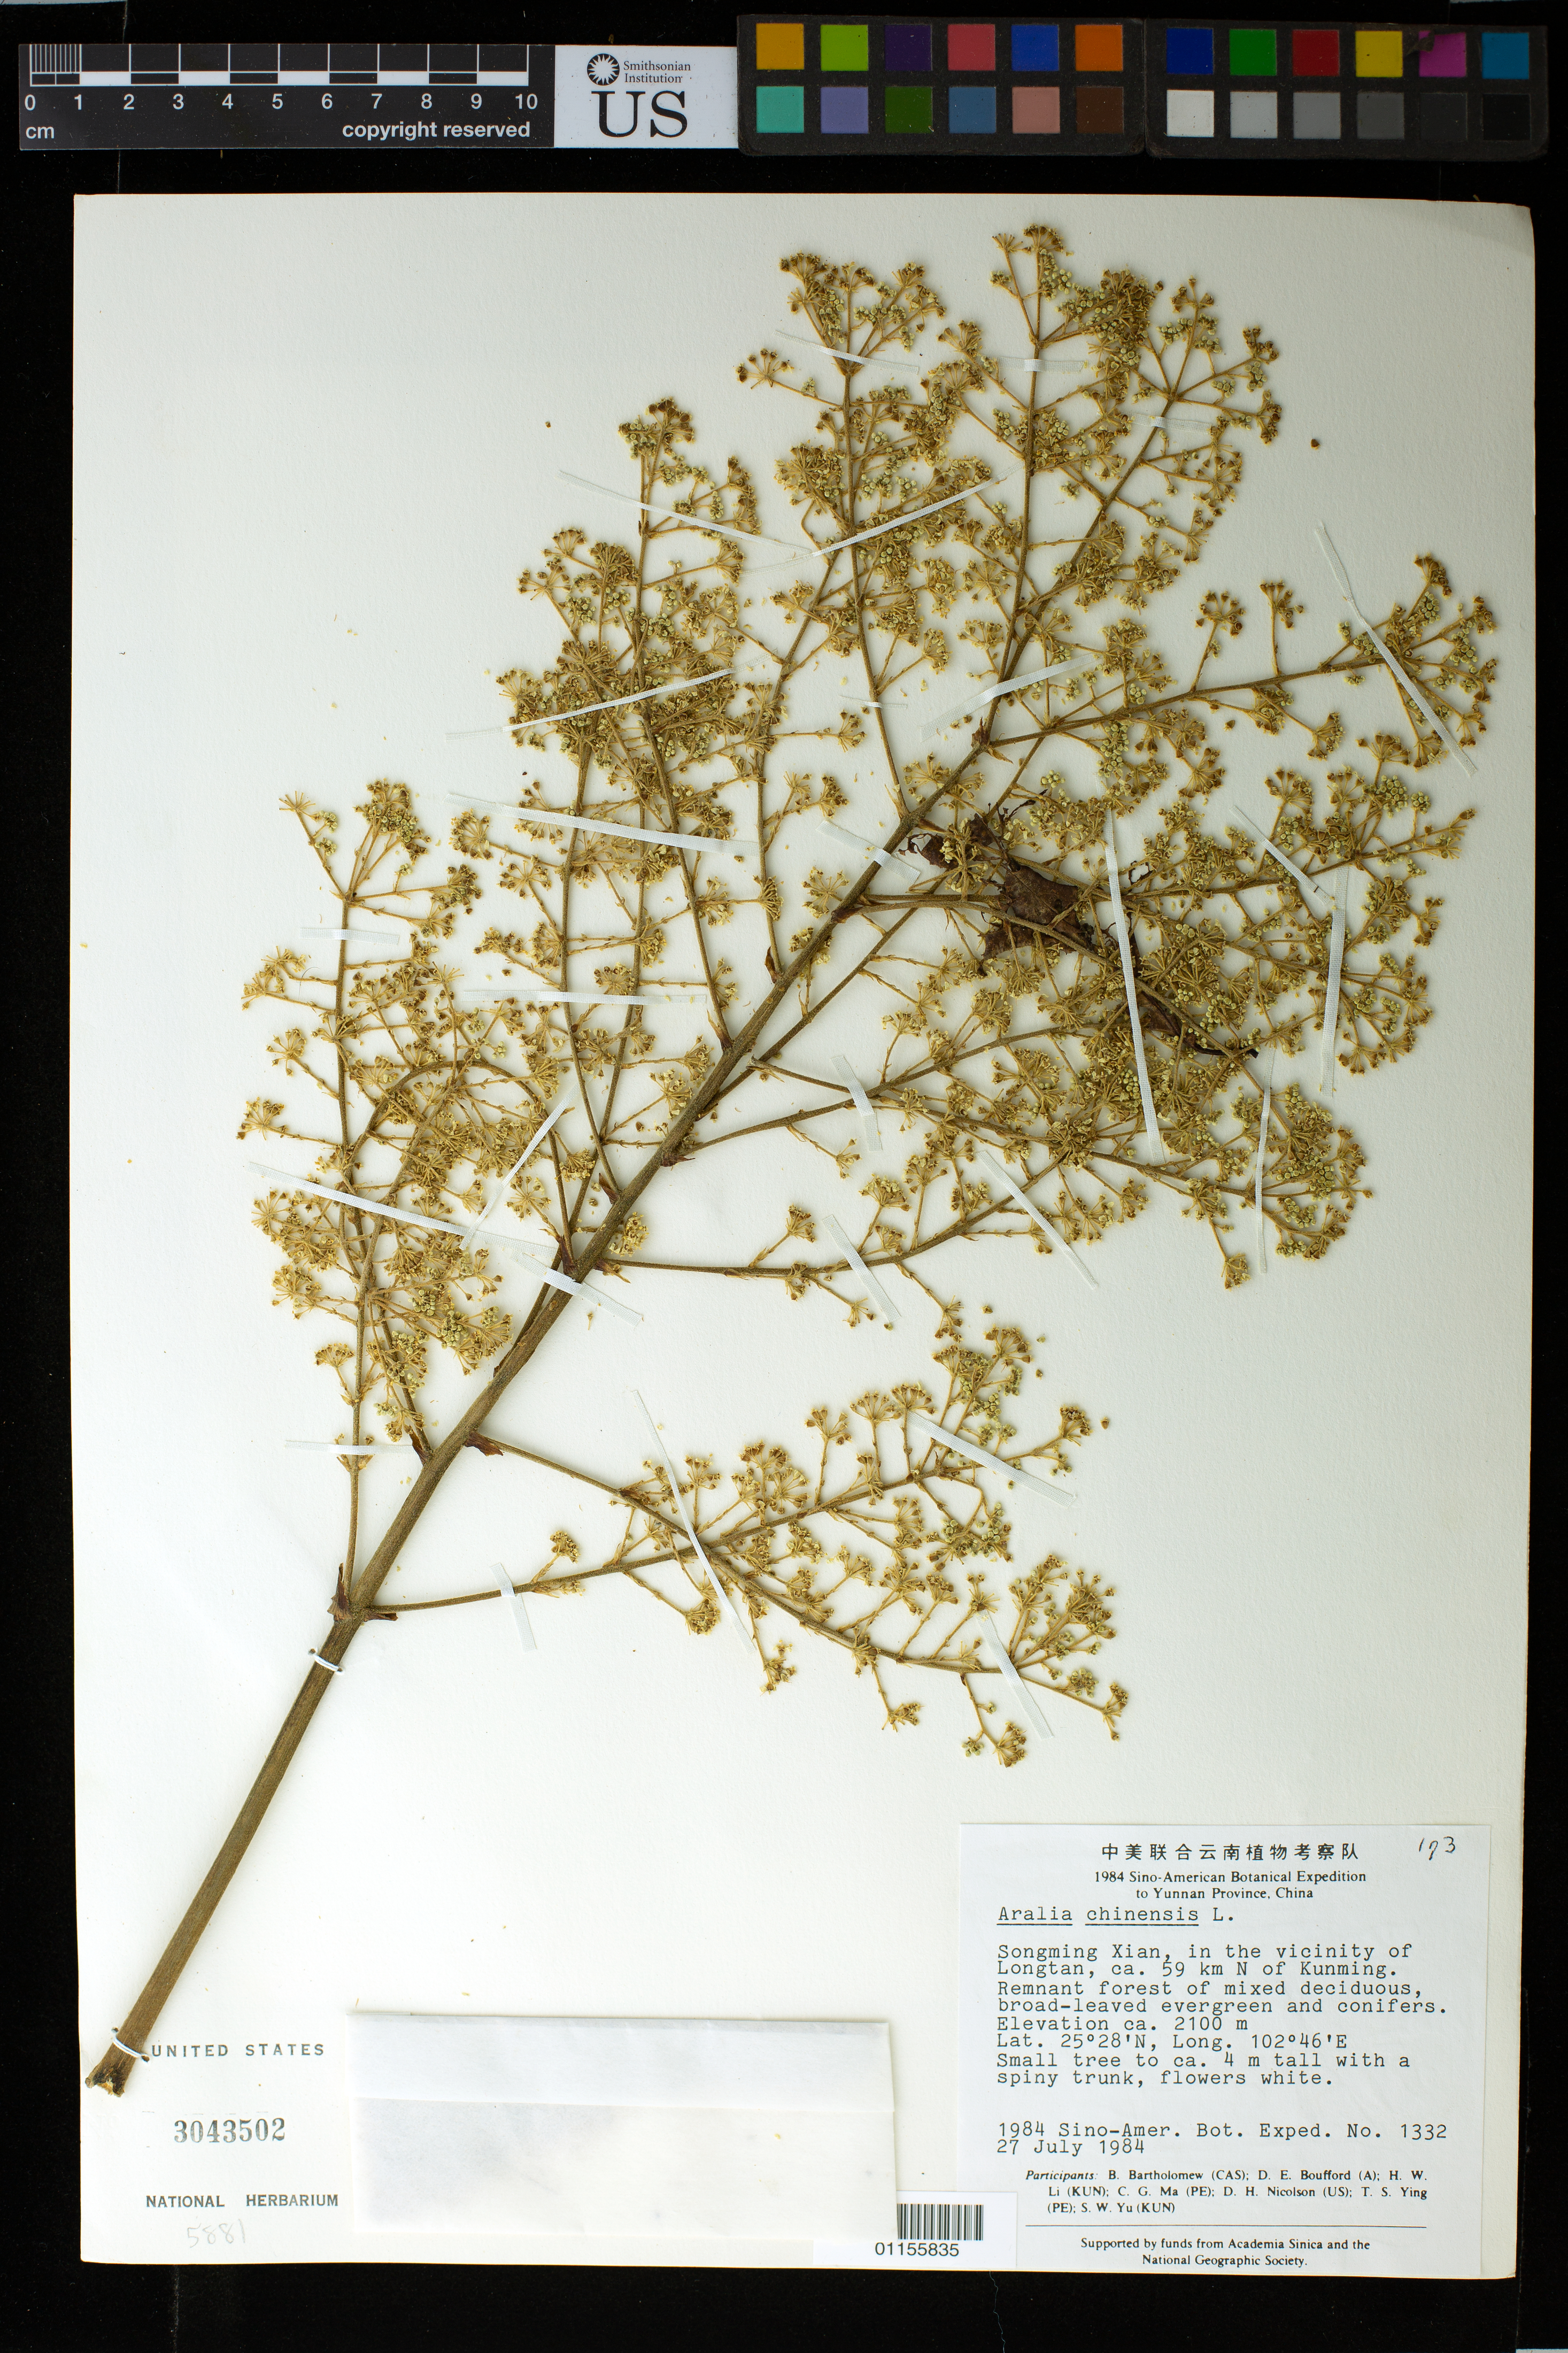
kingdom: Plantae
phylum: Tracheophyta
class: Magnoliopsida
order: Apiales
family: Araliaceae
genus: Aralia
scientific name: Aralia chinensis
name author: L.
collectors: B. M. Bartholomew, D. E. Boufford, H. W. Li, C. Ma, D. H. Nicolson, T. Ying & S. Yu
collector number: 1332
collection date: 1984-07-27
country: China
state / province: Yunnan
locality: Songming Xian, in the vicinity of Longtan, ca. 59 km N of Kunming.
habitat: Remnant forest of mixed deciduous, broad-leaved evergreen and conifers.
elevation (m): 2100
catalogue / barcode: US 3043502